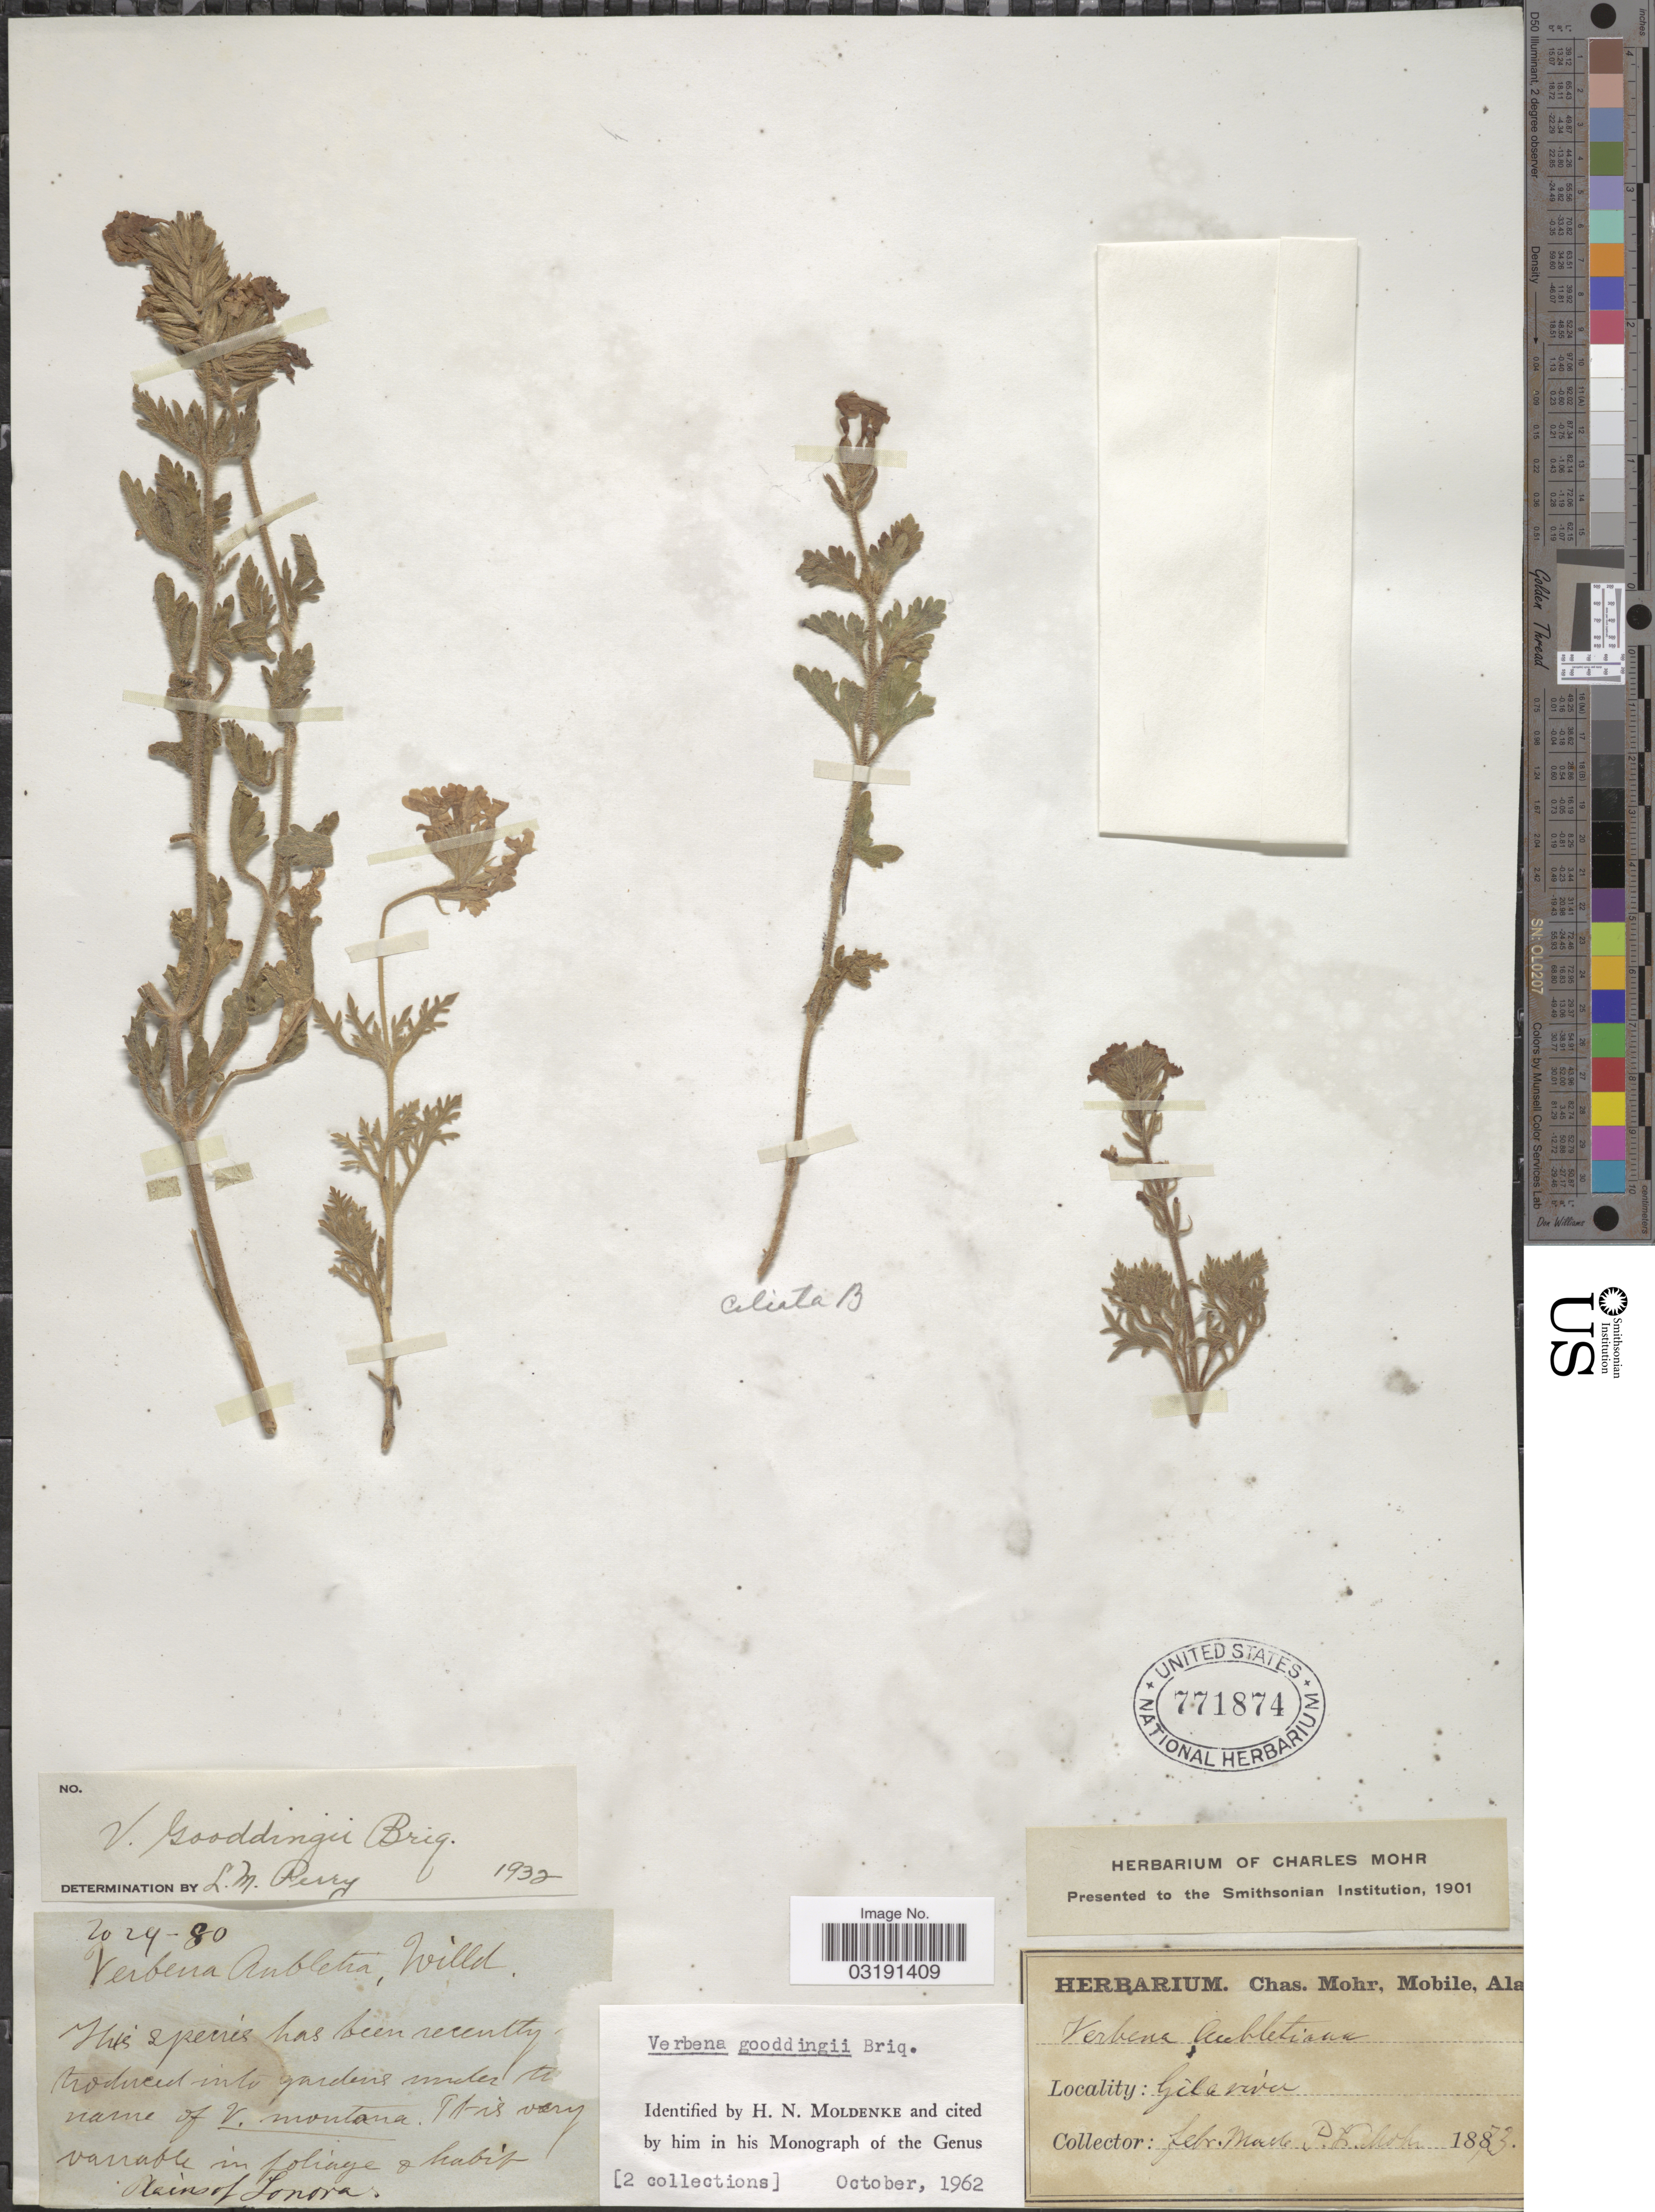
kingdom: Plantae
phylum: Tracheophyta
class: Magnoliopsida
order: Lamiales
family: Verbenaceae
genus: Verbena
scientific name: Verbena gooddingii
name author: Briq.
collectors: P. F. Mohr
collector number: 20/24-80*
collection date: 1873-02/1873-03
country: Mexico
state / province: Sonora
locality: Gila river. Plains of Sonora.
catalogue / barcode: US 771874